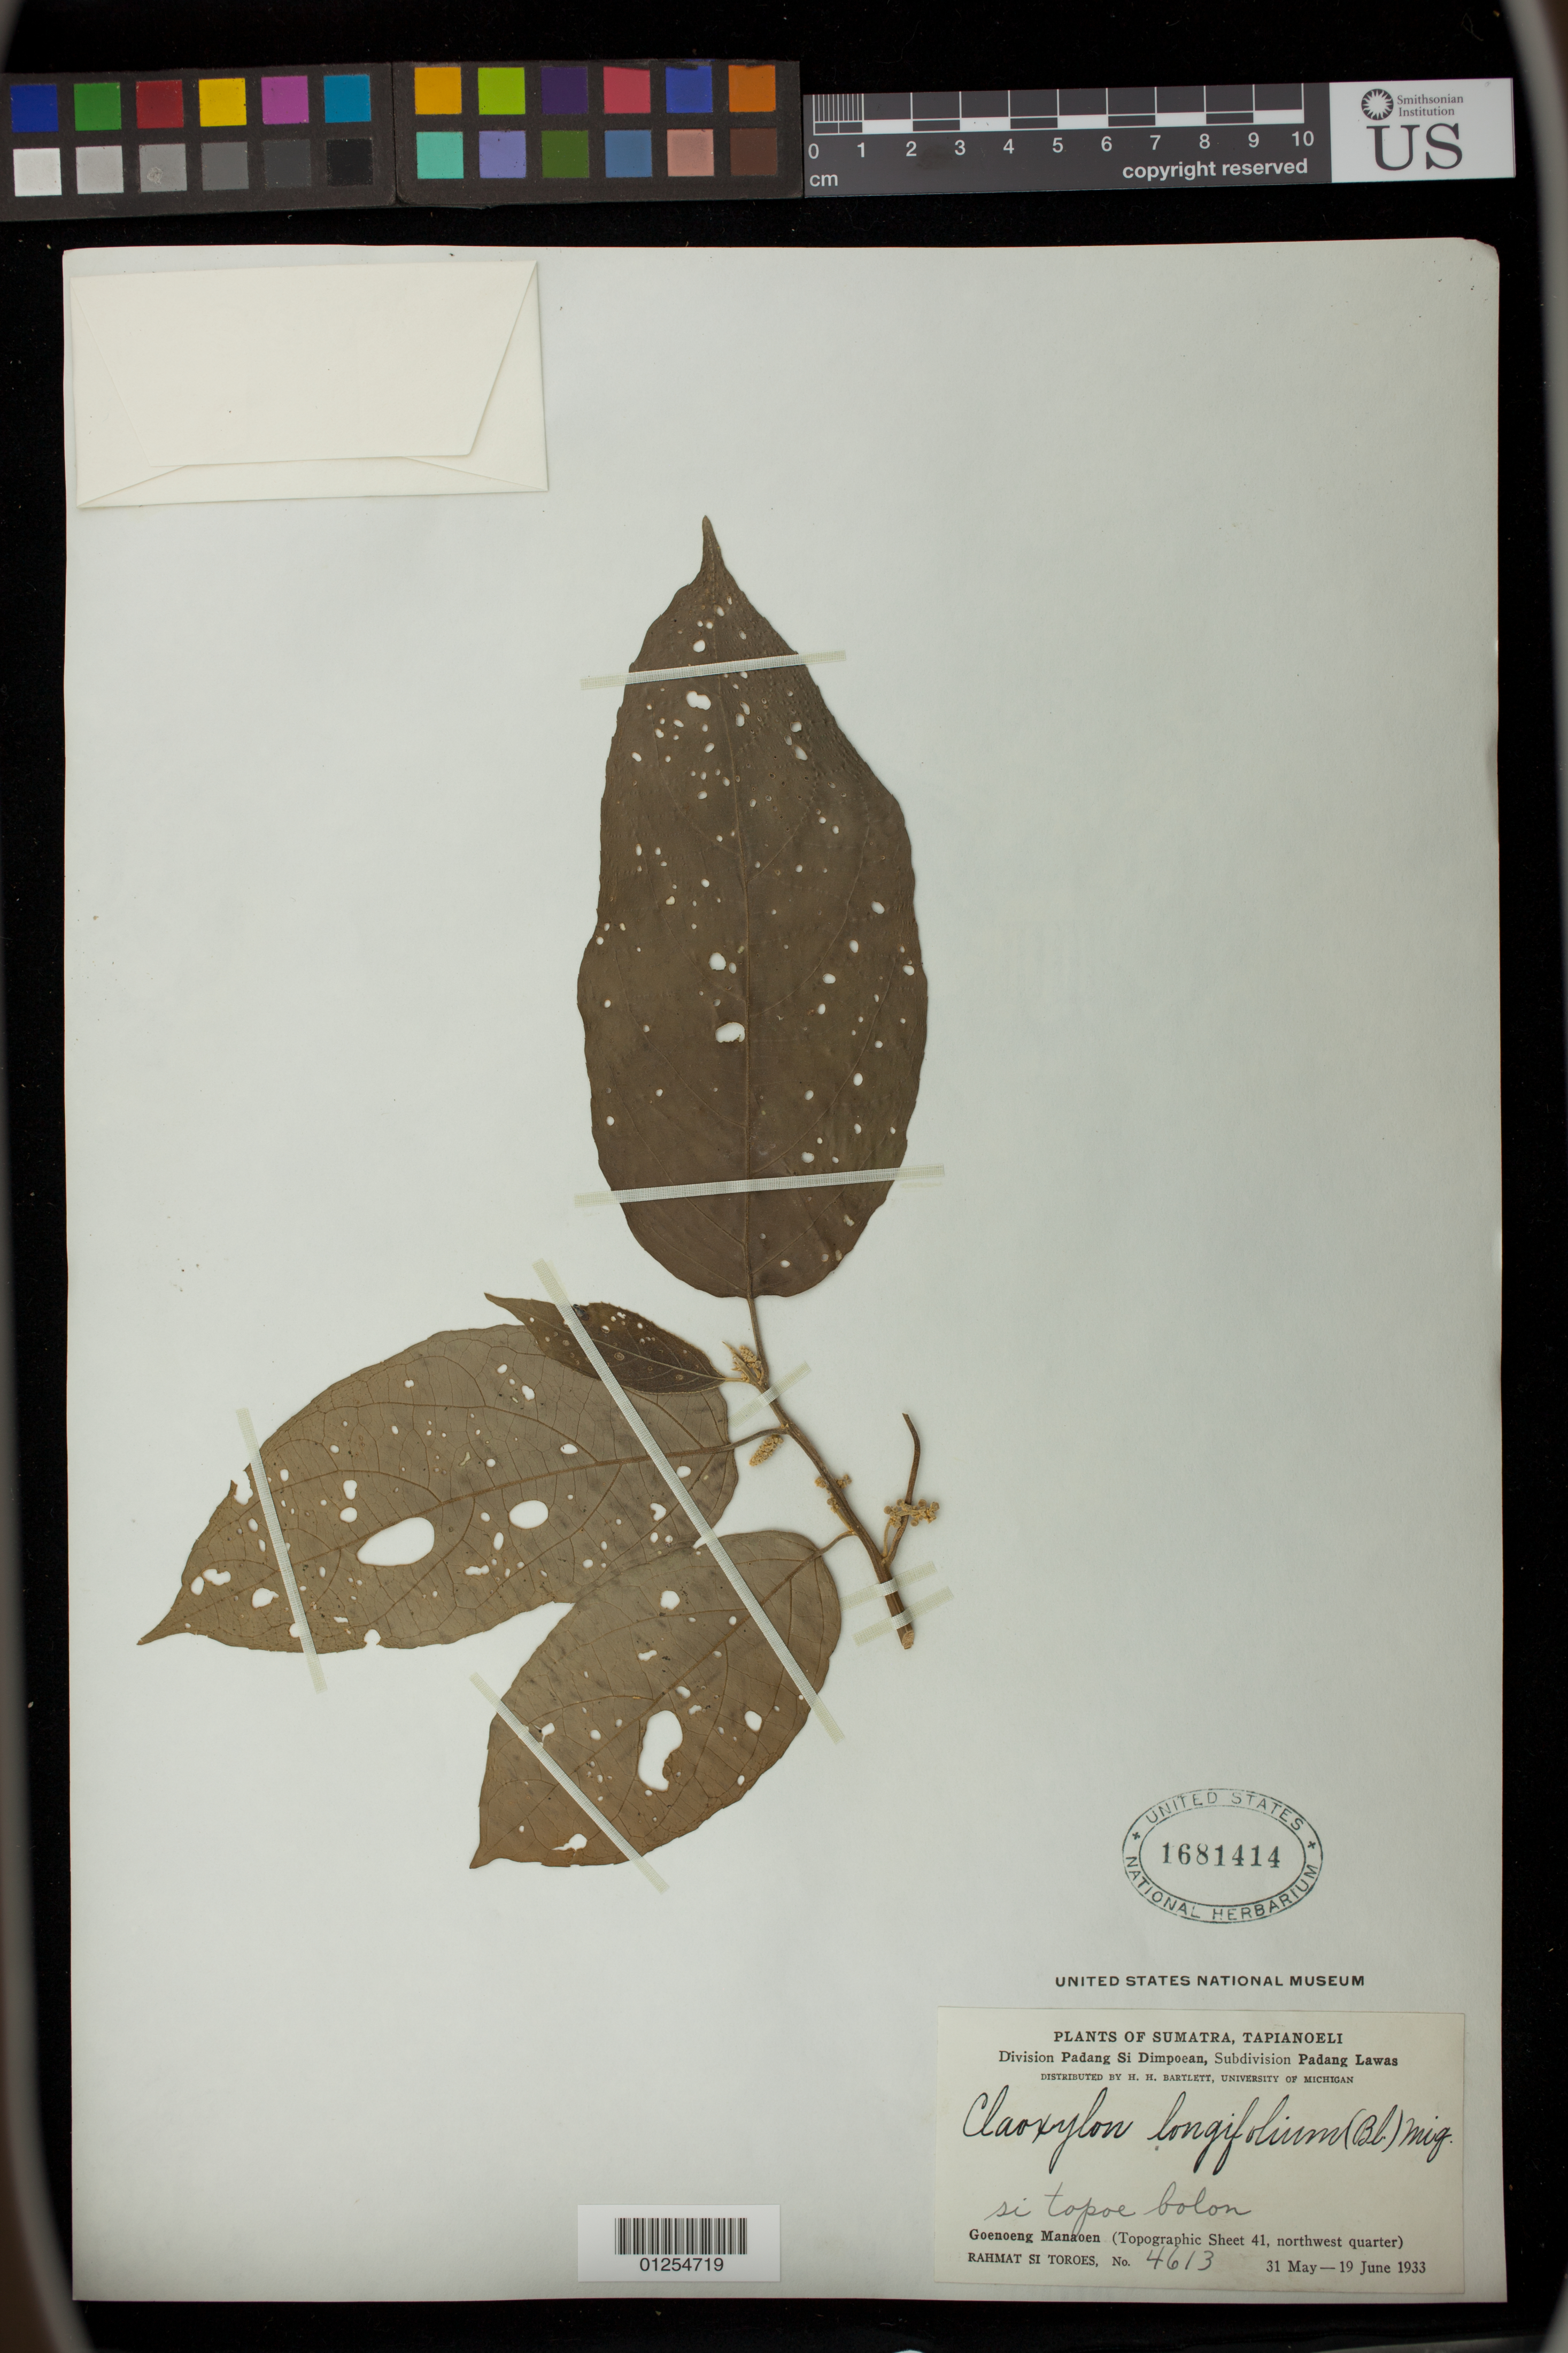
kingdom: Plantae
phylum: Tracheophyta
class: Magnoliopsida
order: Malpighiales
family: Euphorbiaceae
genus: Claoxylon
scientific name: Claoxylon longifolium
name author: (Blume) Endl. & Hassk.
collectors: Rahmat Si Boeea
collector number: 4613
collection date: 1933-05-31/1933-06-19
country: Indonesia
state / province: Sumatra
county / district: Sumatera Utara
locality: Tapianoeli.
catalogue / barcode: US 1681414